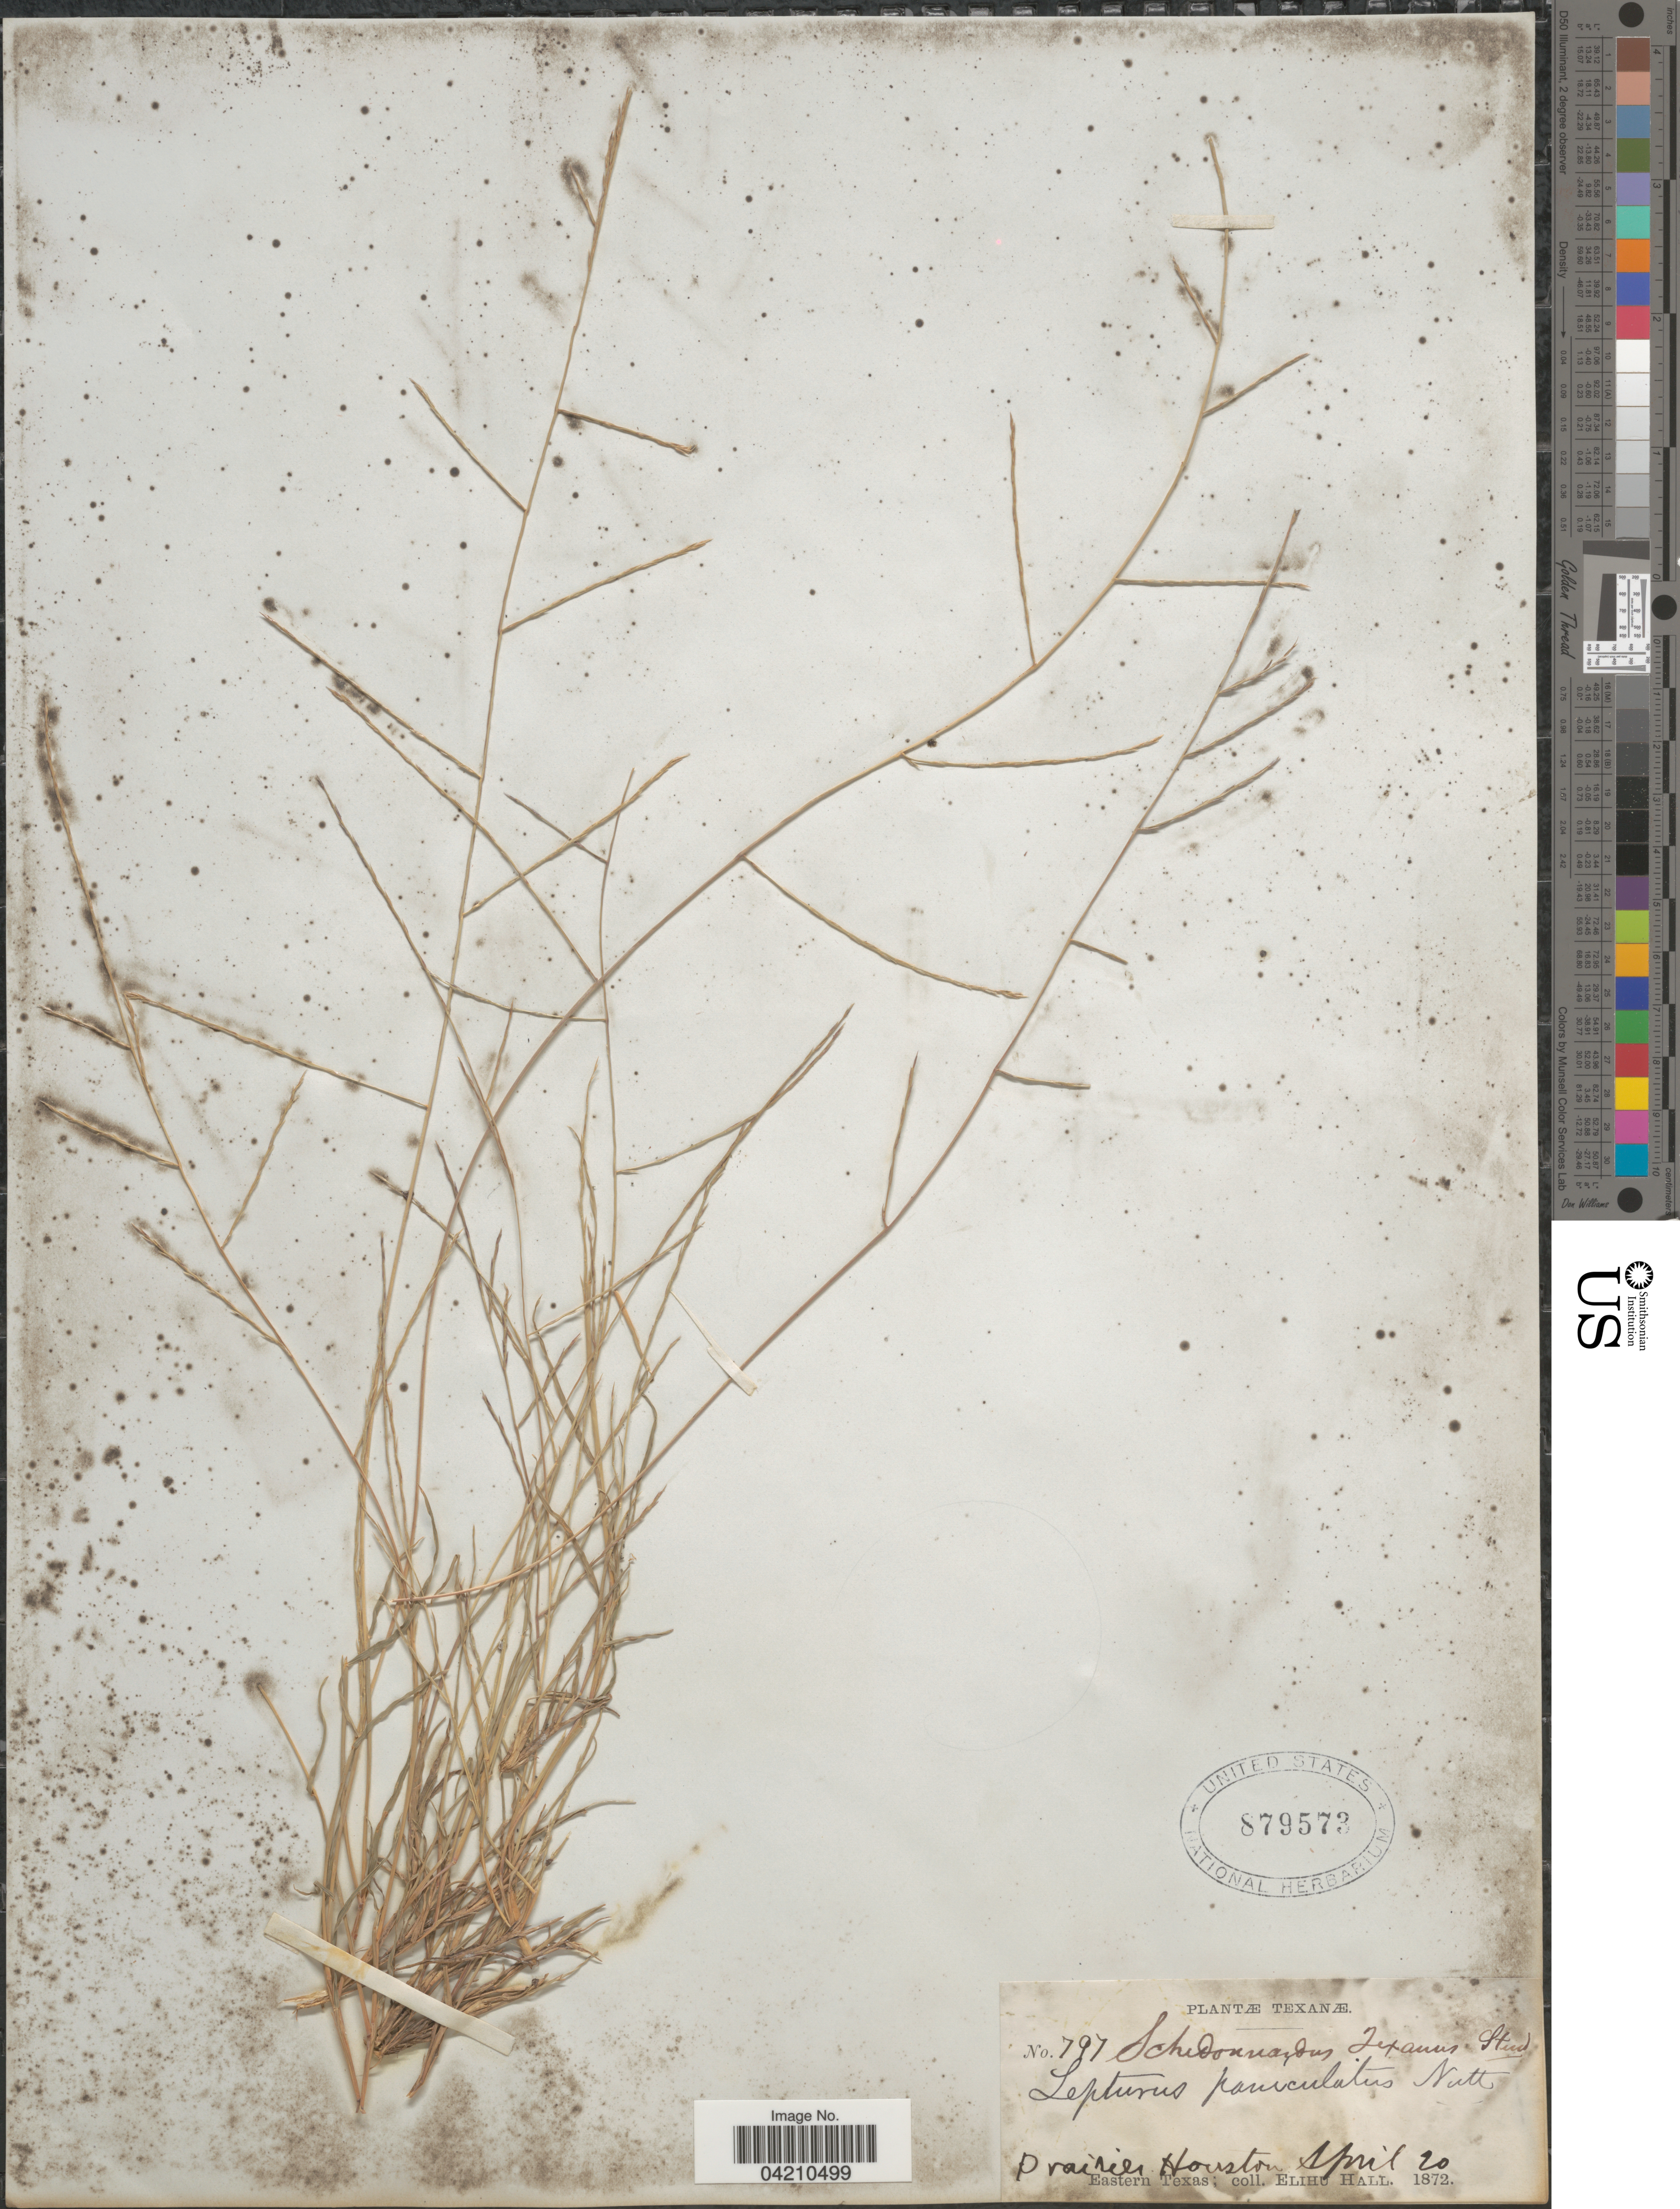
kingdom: Plantae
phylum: Tracheophyta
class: Liliopsida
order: Poales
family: Poaceae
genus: Muhlenbergia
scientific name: Muhlenbergia paniculata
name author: (Nutt.) Columbus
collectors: E. Hall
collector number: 797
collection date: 1872-04-20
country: United States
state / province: Texas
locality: Prairies Houston. Eastern Texas.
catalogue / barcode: US 879573